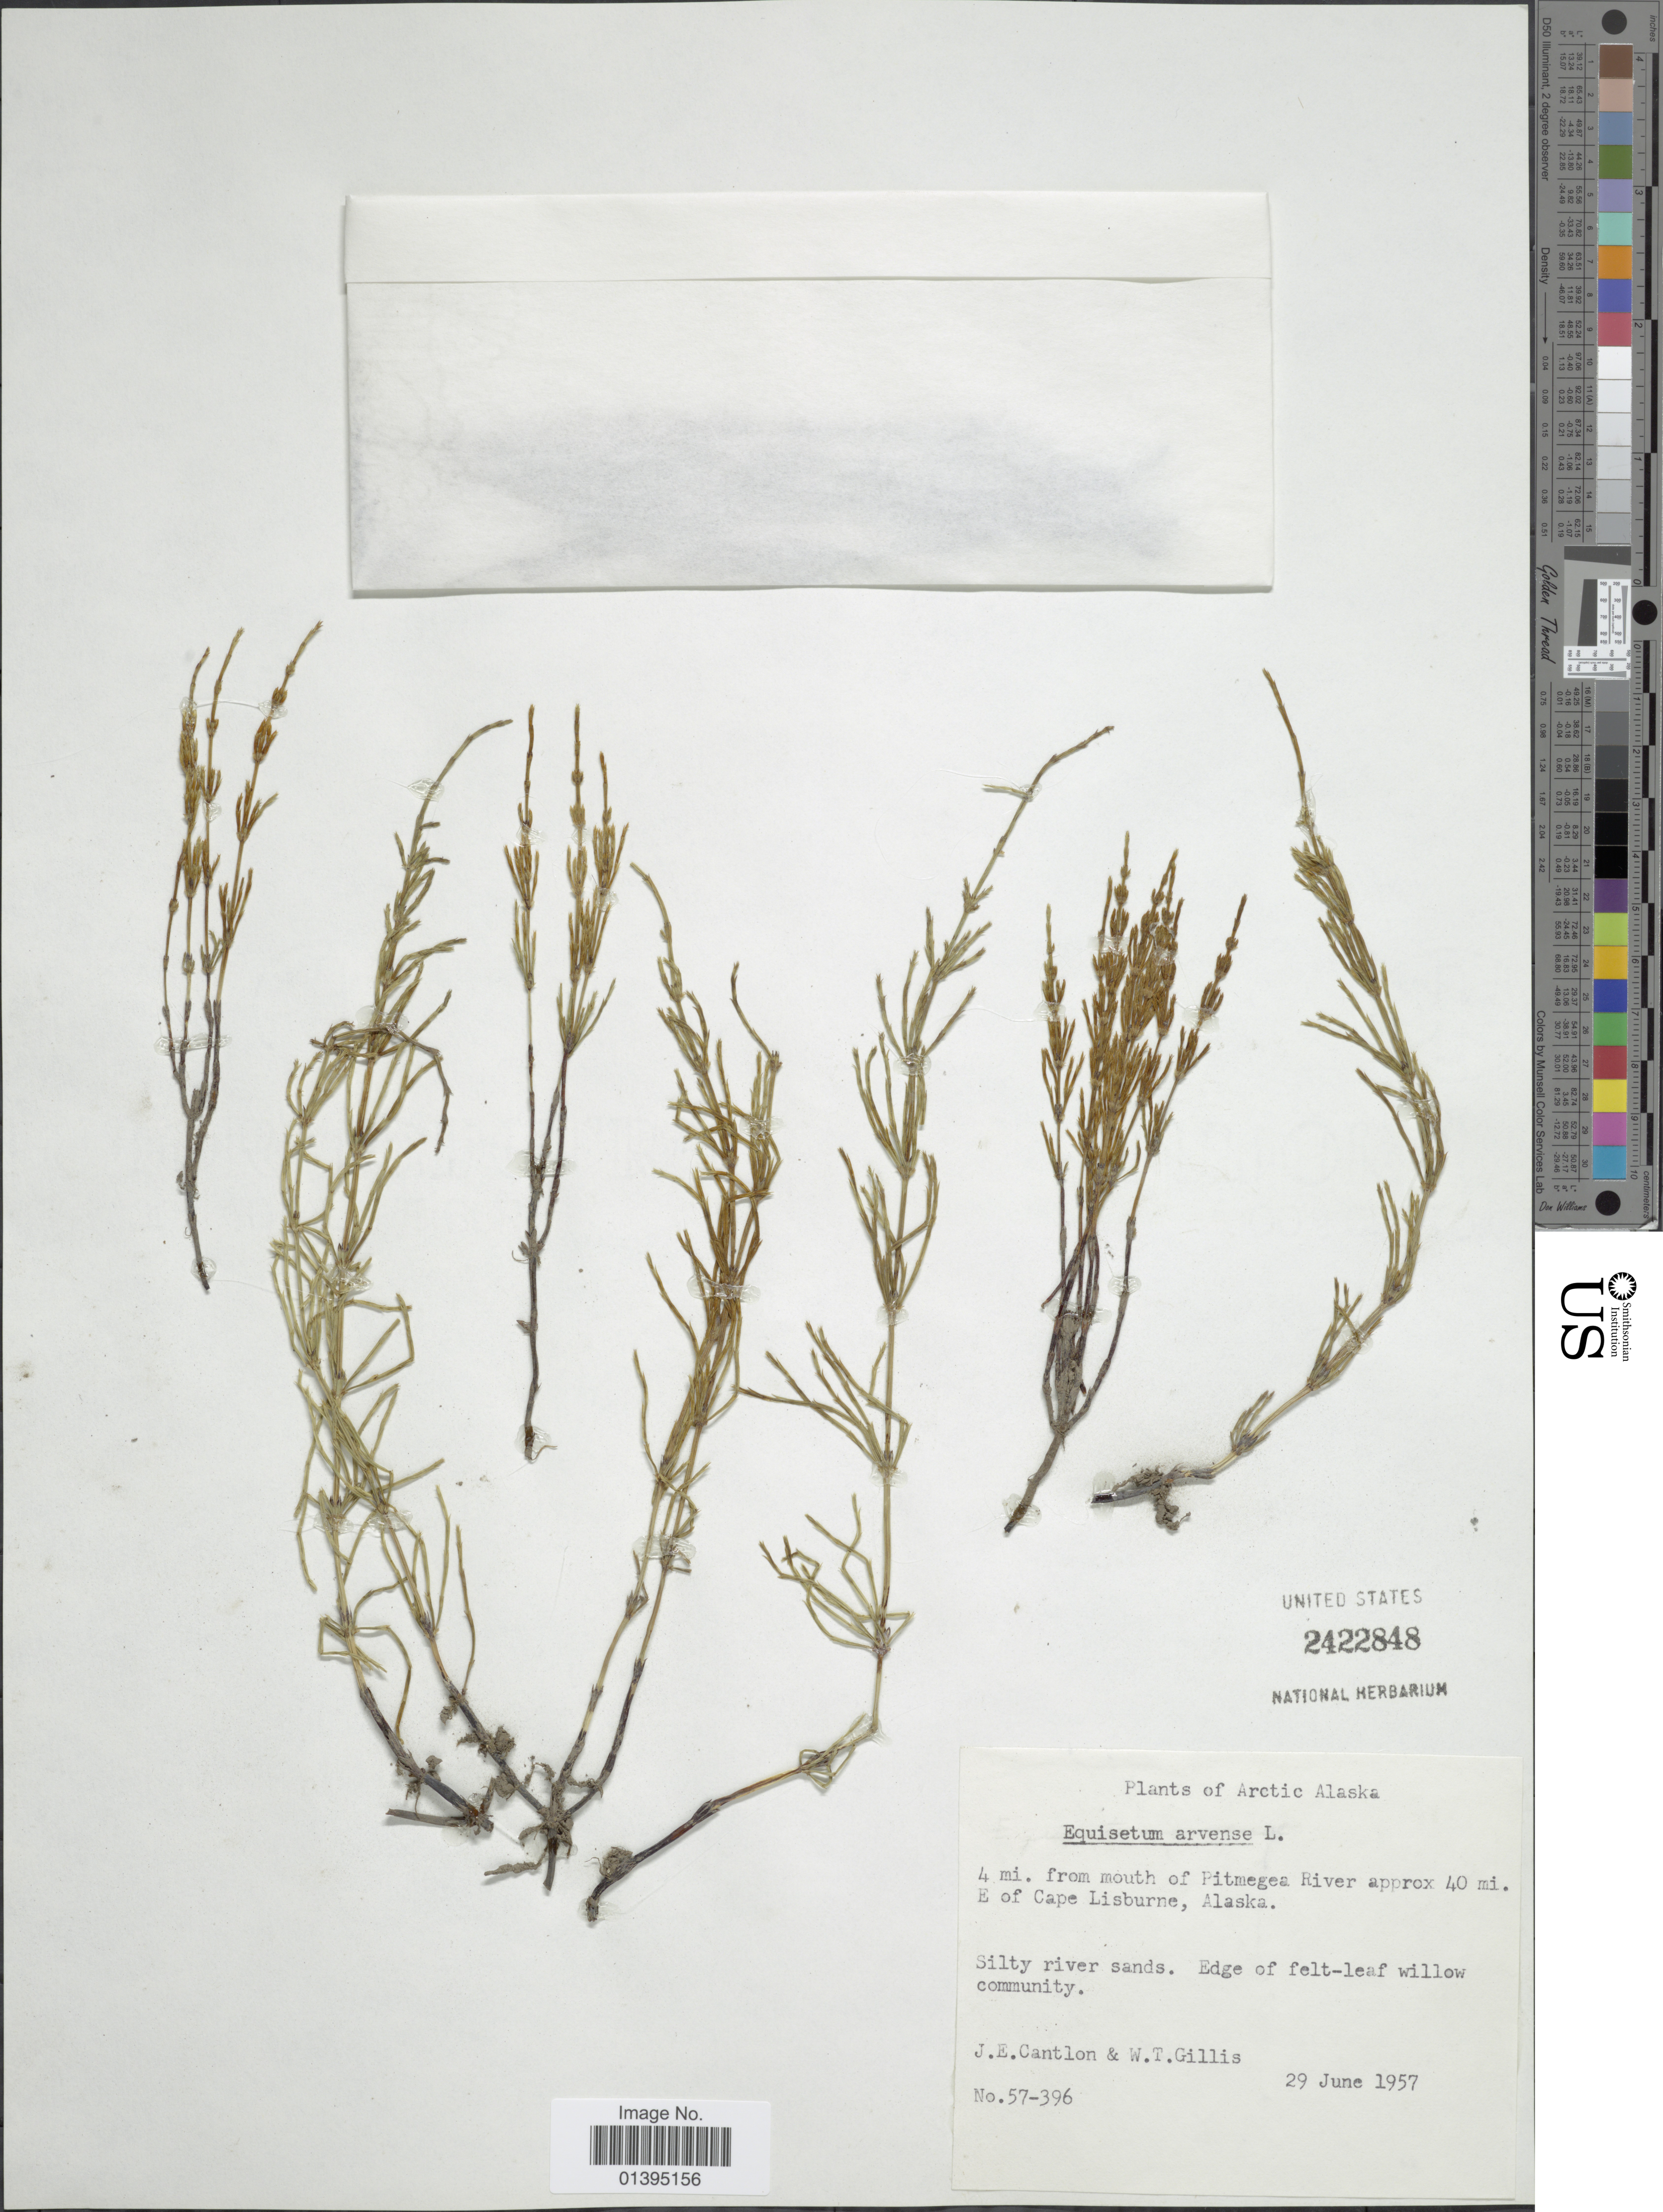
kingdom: Plantae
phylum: Tracheophyta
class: Polypodiopsida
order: Equisetales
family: Equisetaceae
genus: Equisetum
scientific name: Equisetum arvense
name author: L.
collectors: J. Cantlon & W. T. Gillis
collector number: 57-396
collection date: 1957-06-29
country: United States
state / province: Alaska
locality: Arctic Alaska, 4 mi. from mouth of Pitmega River approx. 40 mi. E of Cape Lisburne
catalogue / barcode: US 2422848